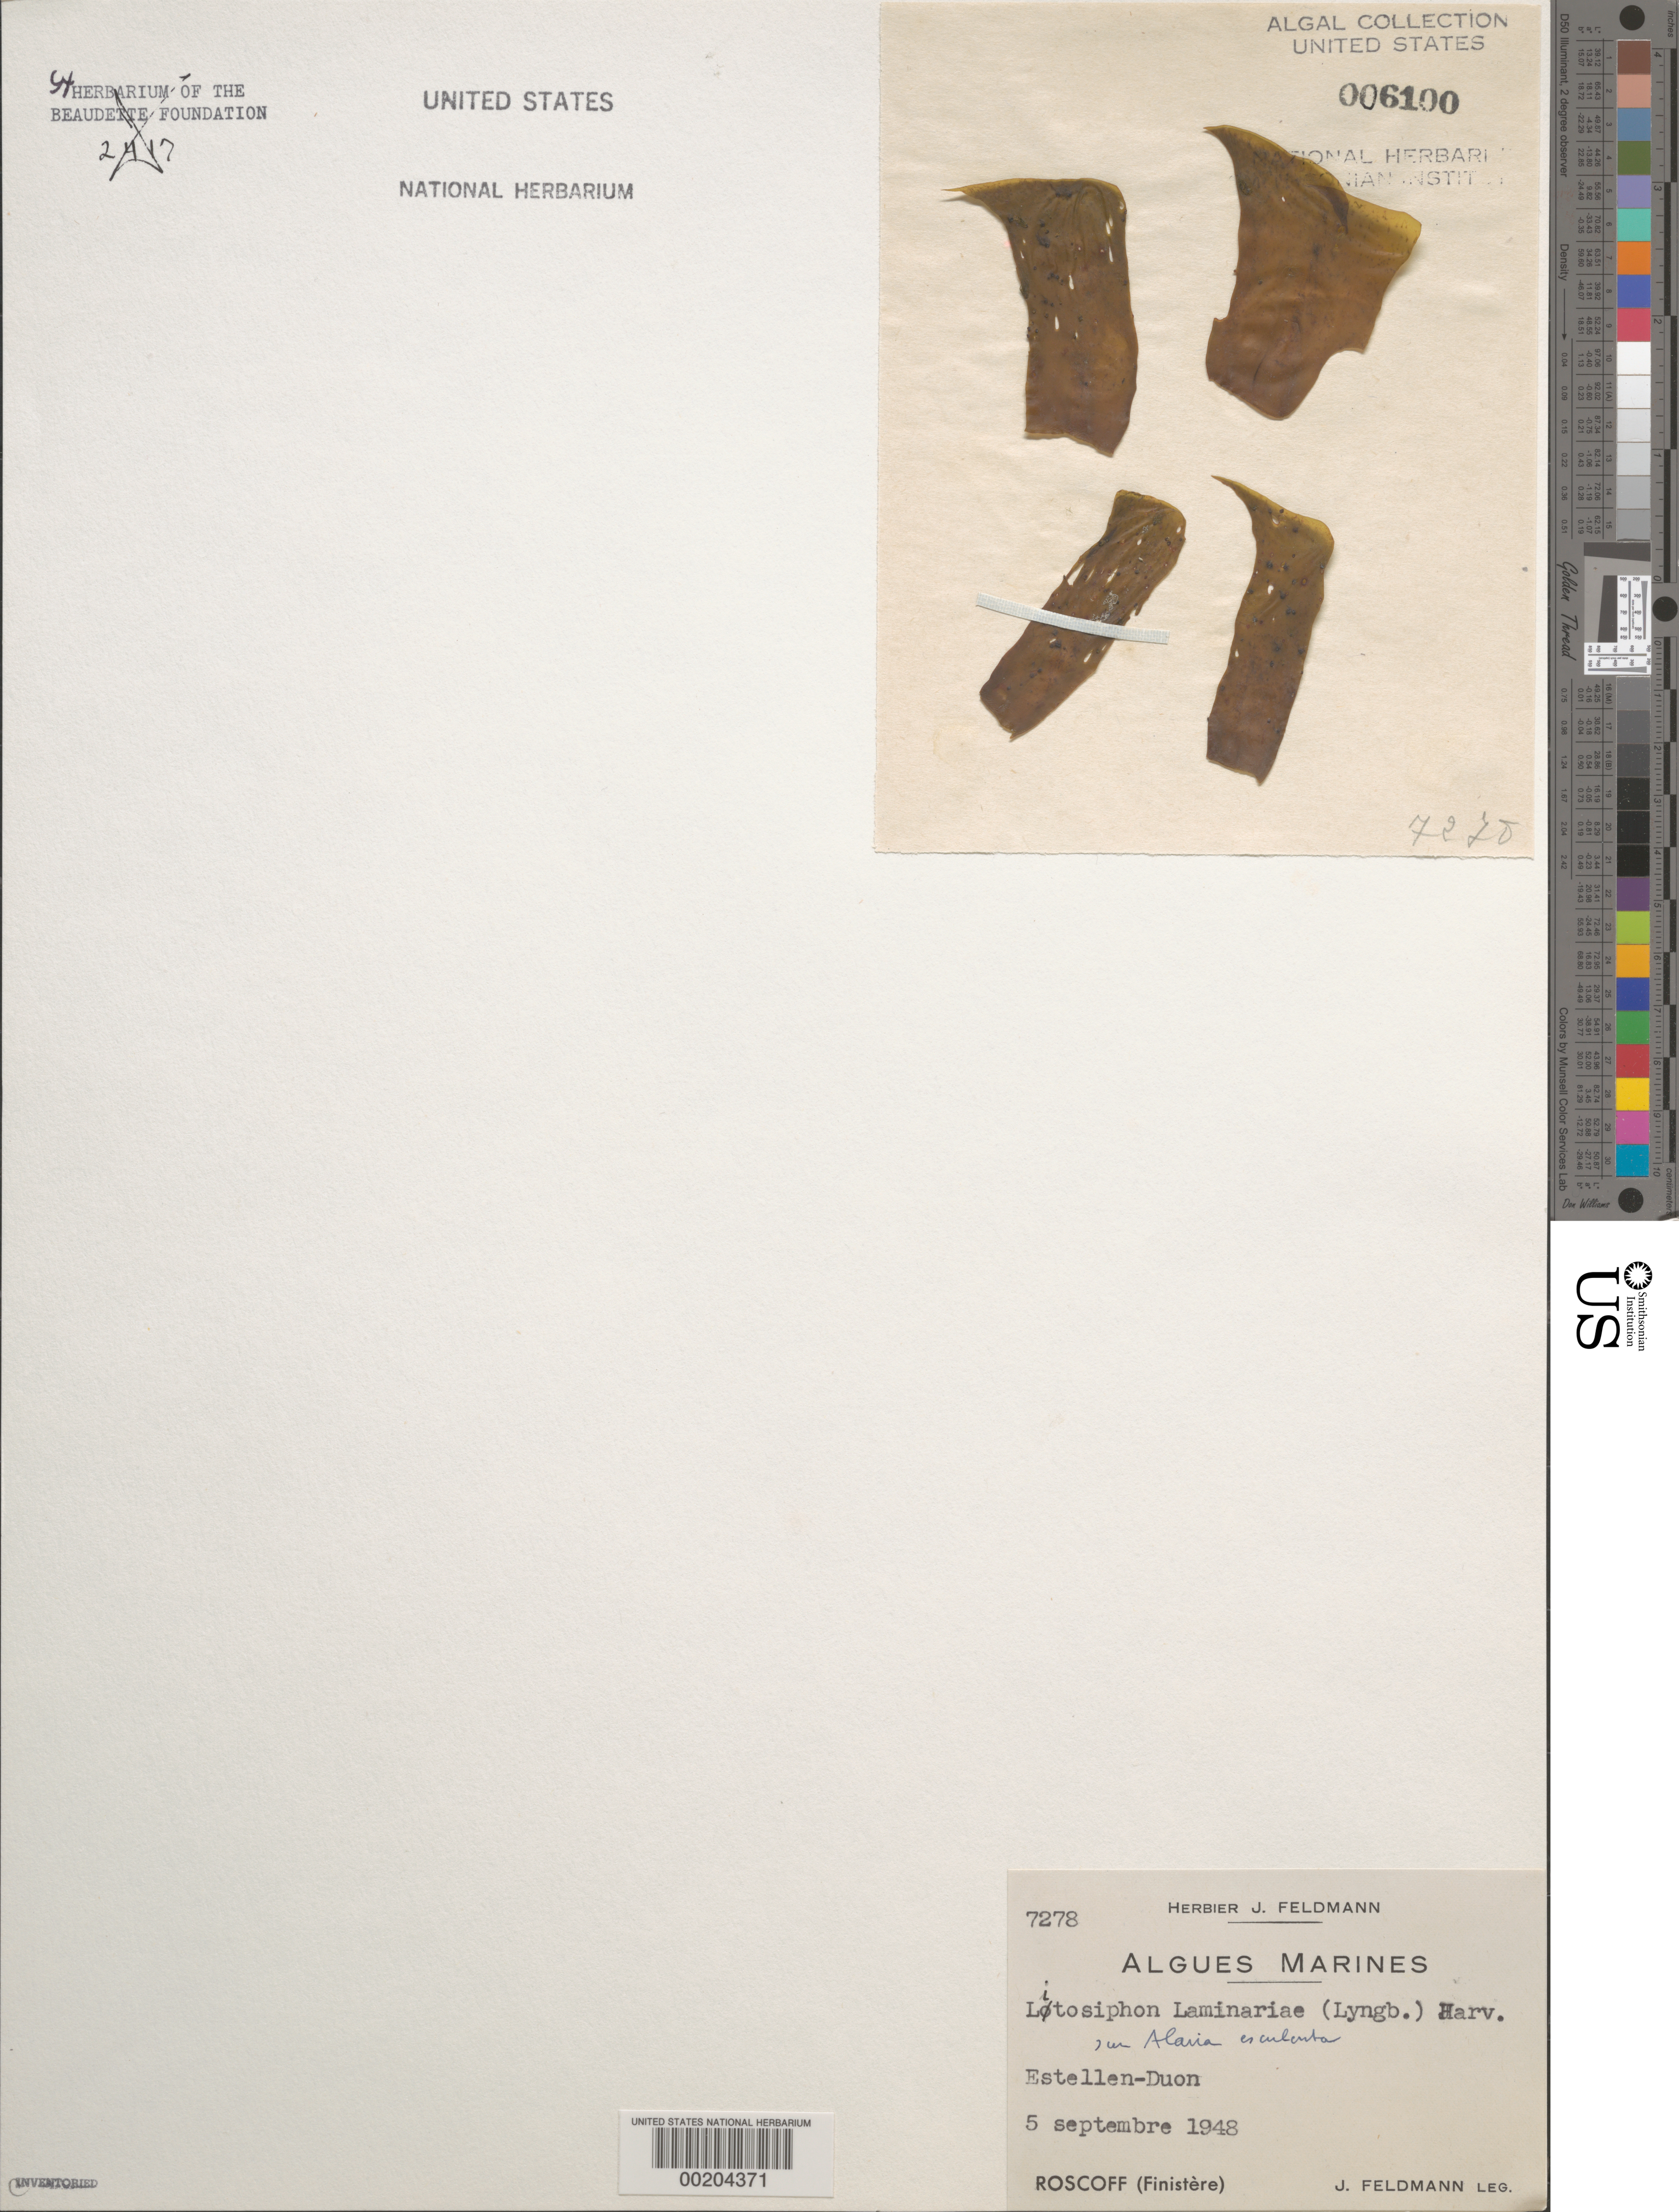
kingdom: Chromista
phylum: Ochrophyta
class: Phaeophyceae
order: Dictyosiphonales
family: Punctariaceae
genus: Litosiphon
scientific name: Litosiphon laminariae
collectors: J. Feldmann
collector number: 7278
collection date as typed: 05 Sep 1948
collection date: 1948-09-05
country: France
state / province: Bretagne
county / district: Finistère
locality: Estellen-duon, roscoff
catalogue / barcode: US 6100